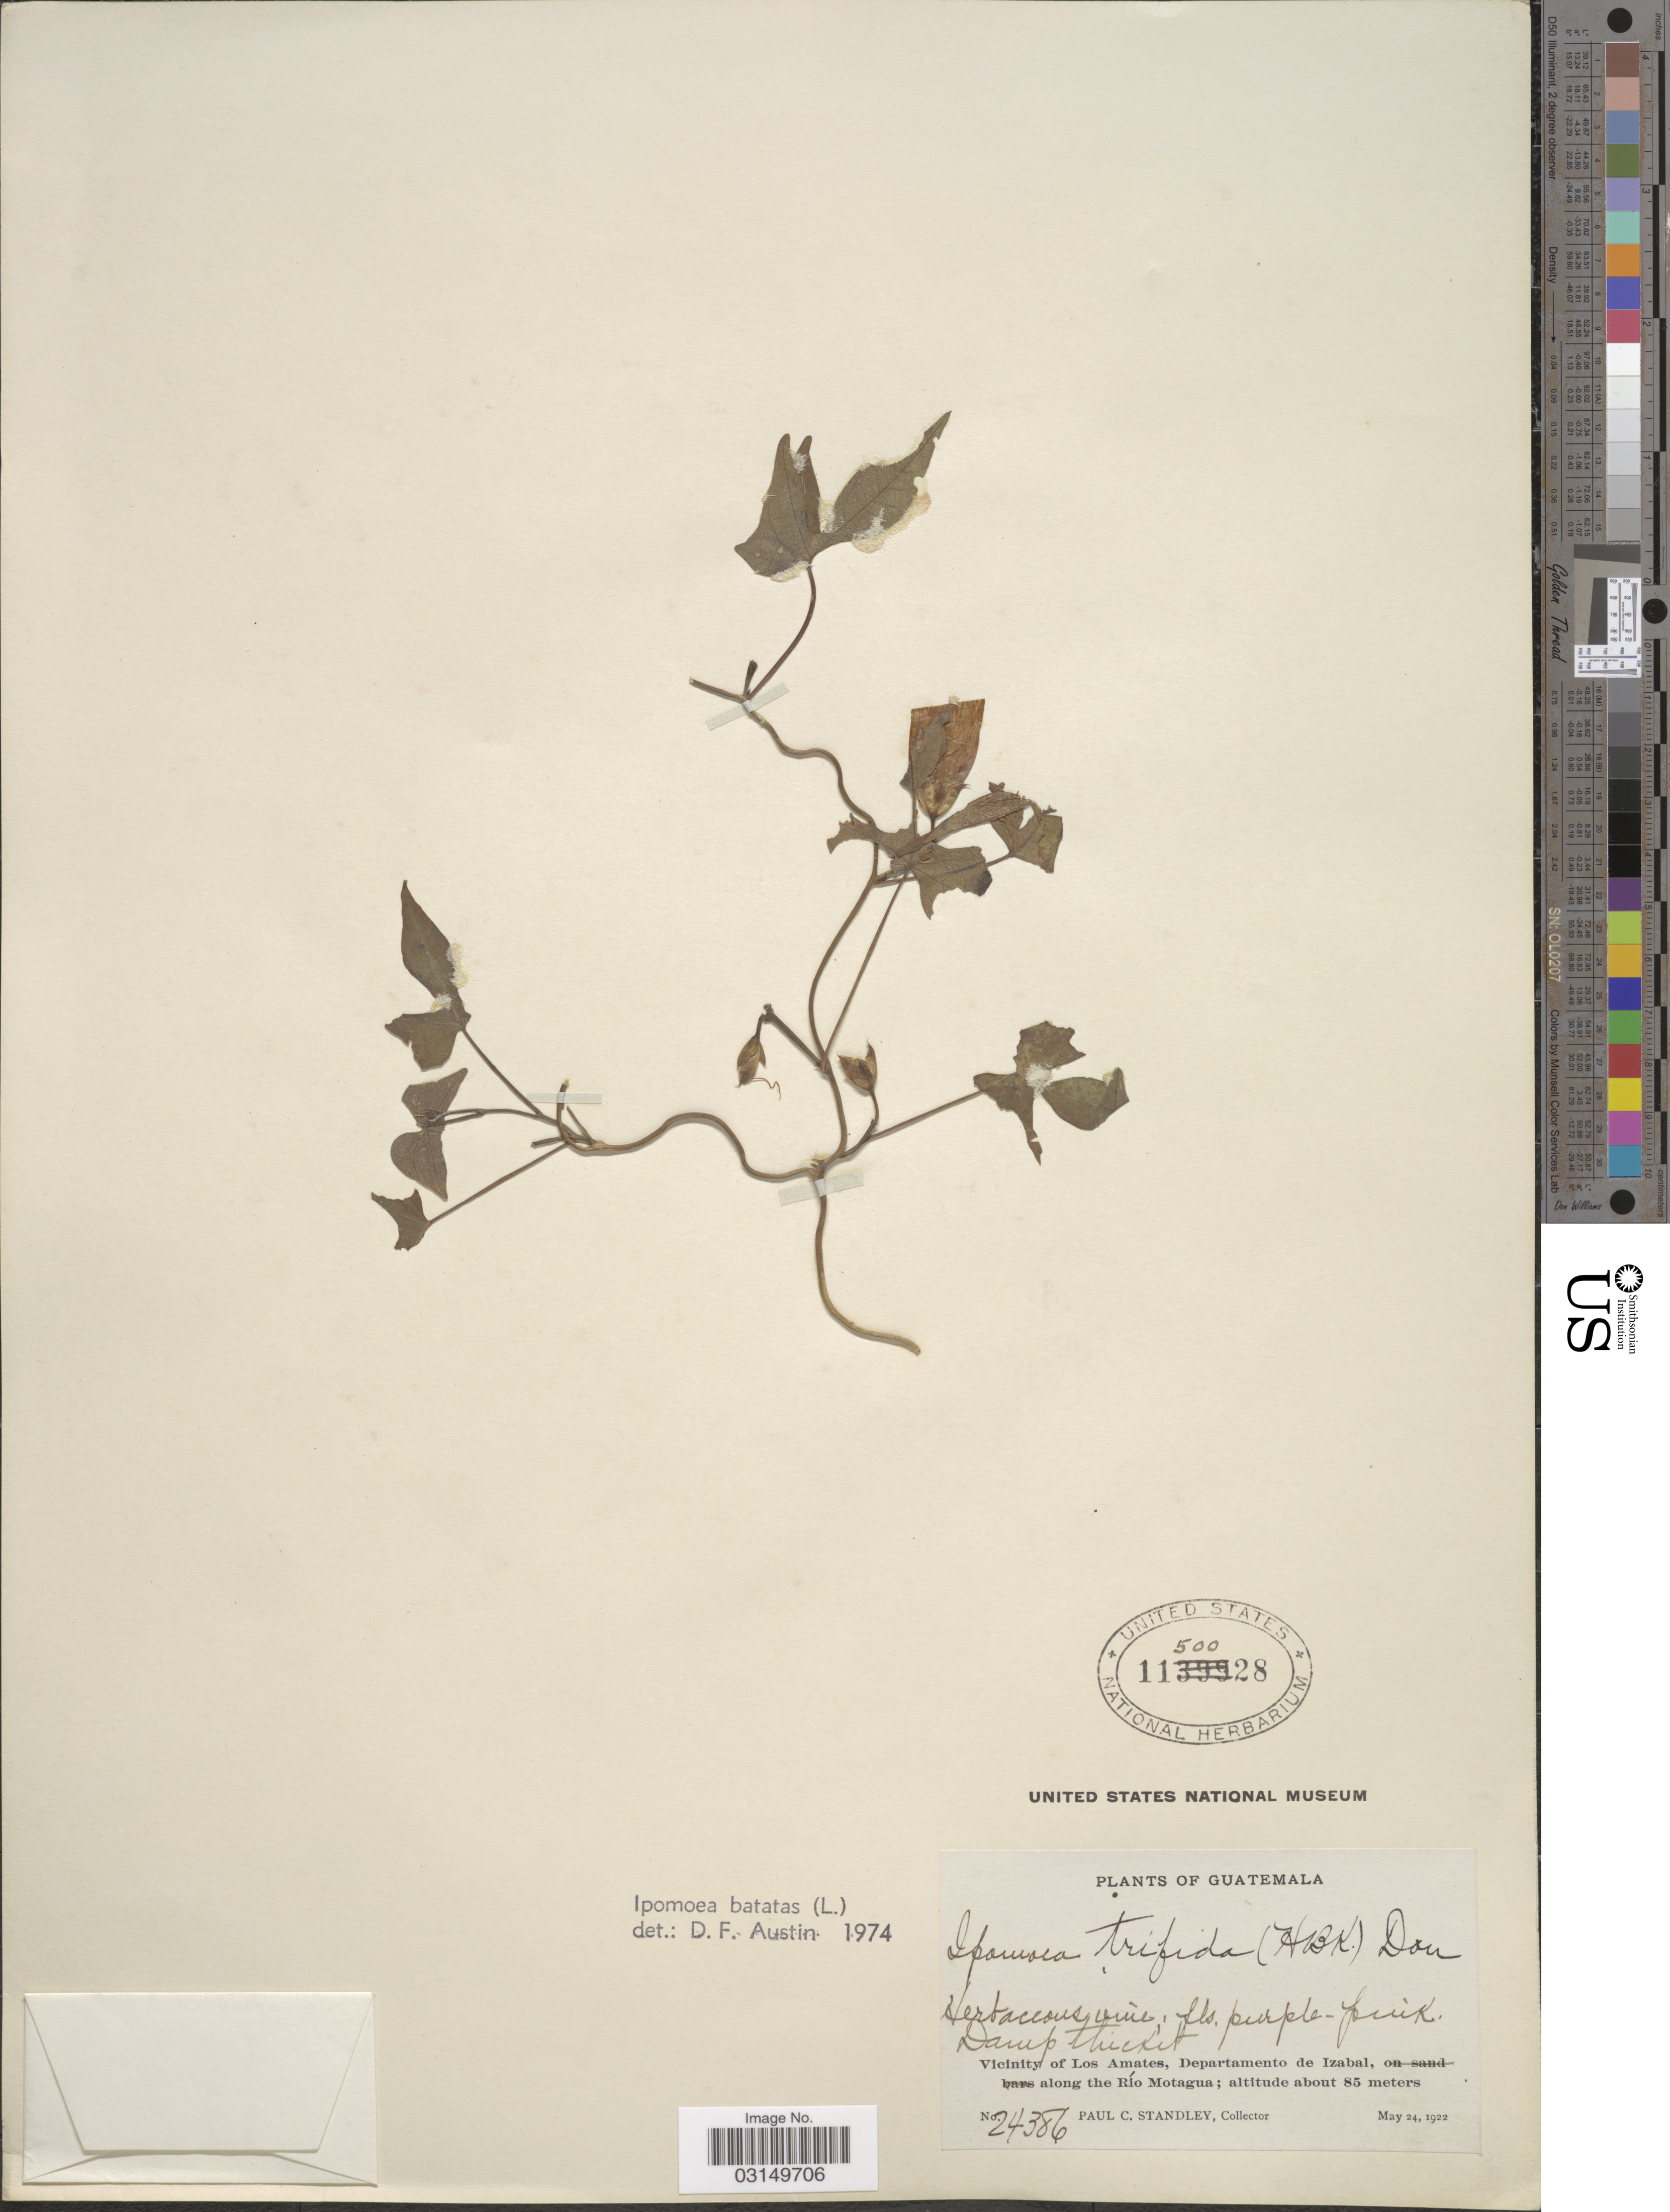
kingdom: Plantae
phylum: Tracheophyta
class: Magnoliopsida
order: Solanales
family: Convolvulaceae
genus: Ipomoea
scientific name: Ipomoea batatas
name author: (L.) Lam.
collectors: P. C. Standley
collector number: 24386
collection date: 1922-05-24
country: Guatemala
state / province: Izabal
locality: Vicinity of Los Amates, Departamento de Izabal, along the Río Motagua.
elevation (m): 85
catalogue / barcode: US 1150028